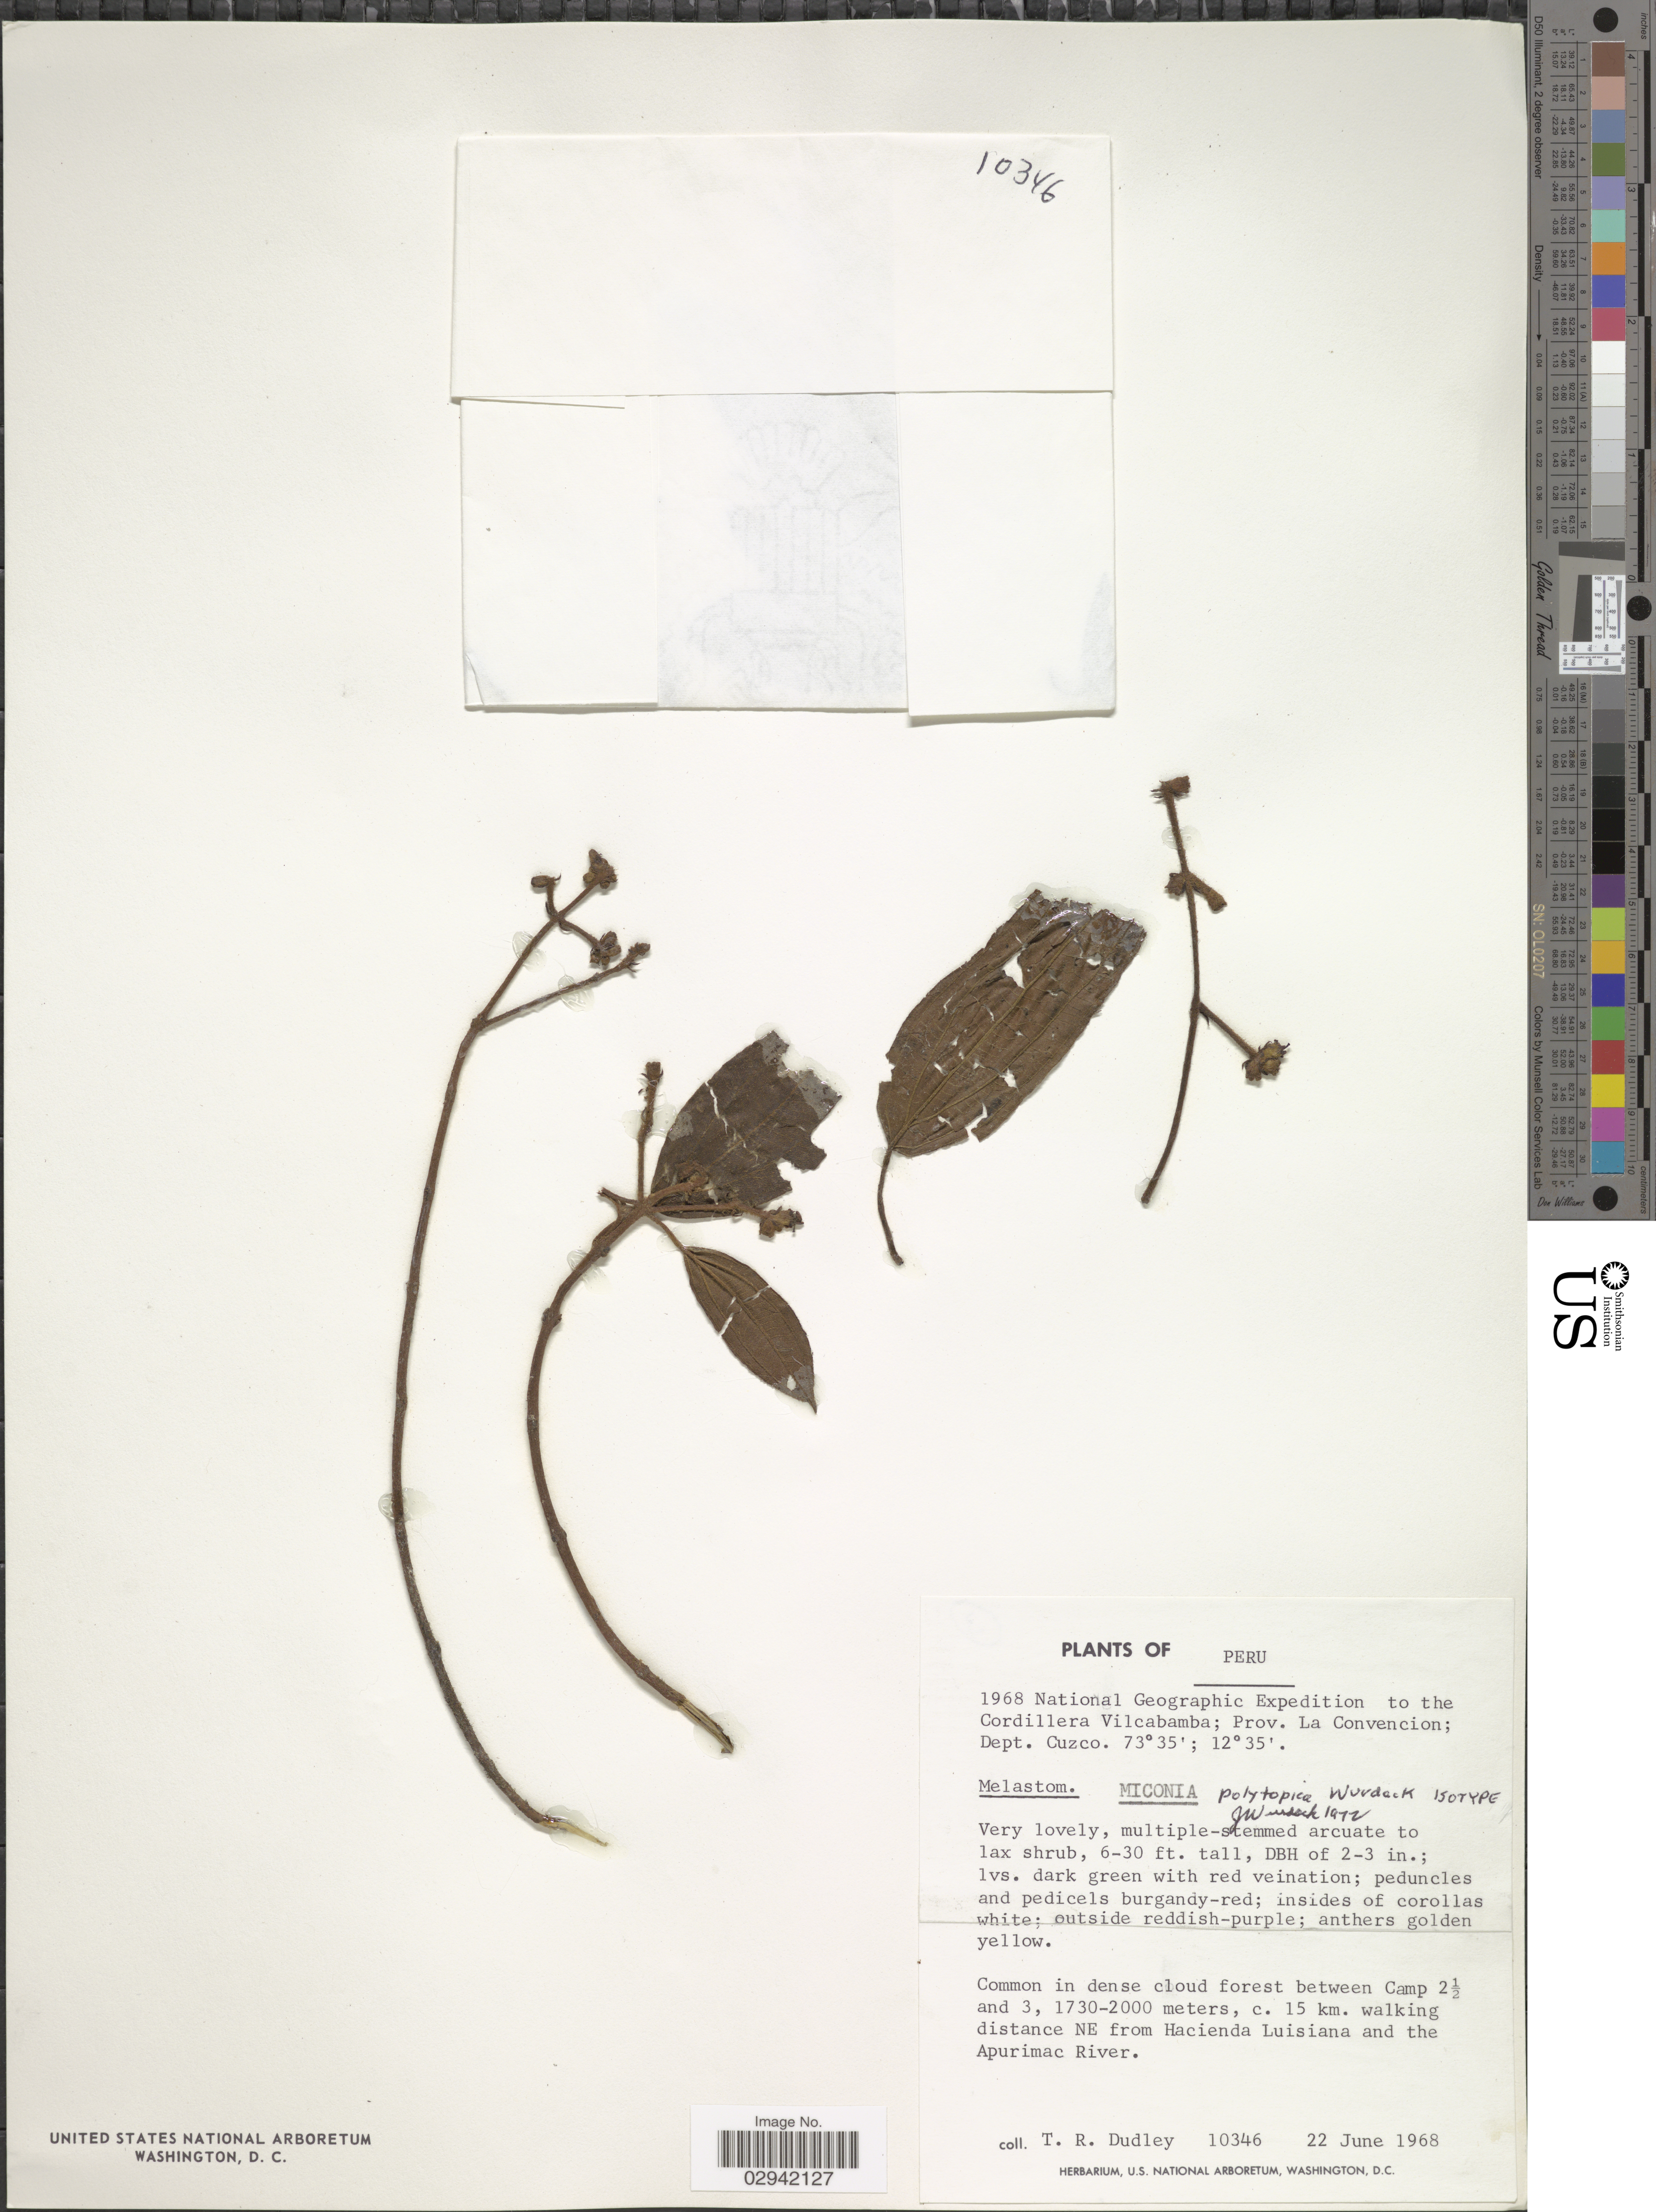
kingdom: Plantae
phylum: Tracheophyta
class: Magnoliopsida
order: Myrtales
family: Melastomataceae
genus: Miconia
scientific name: Miconia polytopica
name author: Wurdack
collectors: T. R. Dudley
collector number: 10346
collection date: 1968-06-22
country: Peru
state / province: Cusco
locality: Cordillera Vilcabamba, Prov. La Convencion; Dept. Cuzco. Common in dense cloud forest between Camp 2½ and 3, c. 15 km. walking distance NE from Hacienda Luisiana and the Apurimac River.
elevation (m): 1730